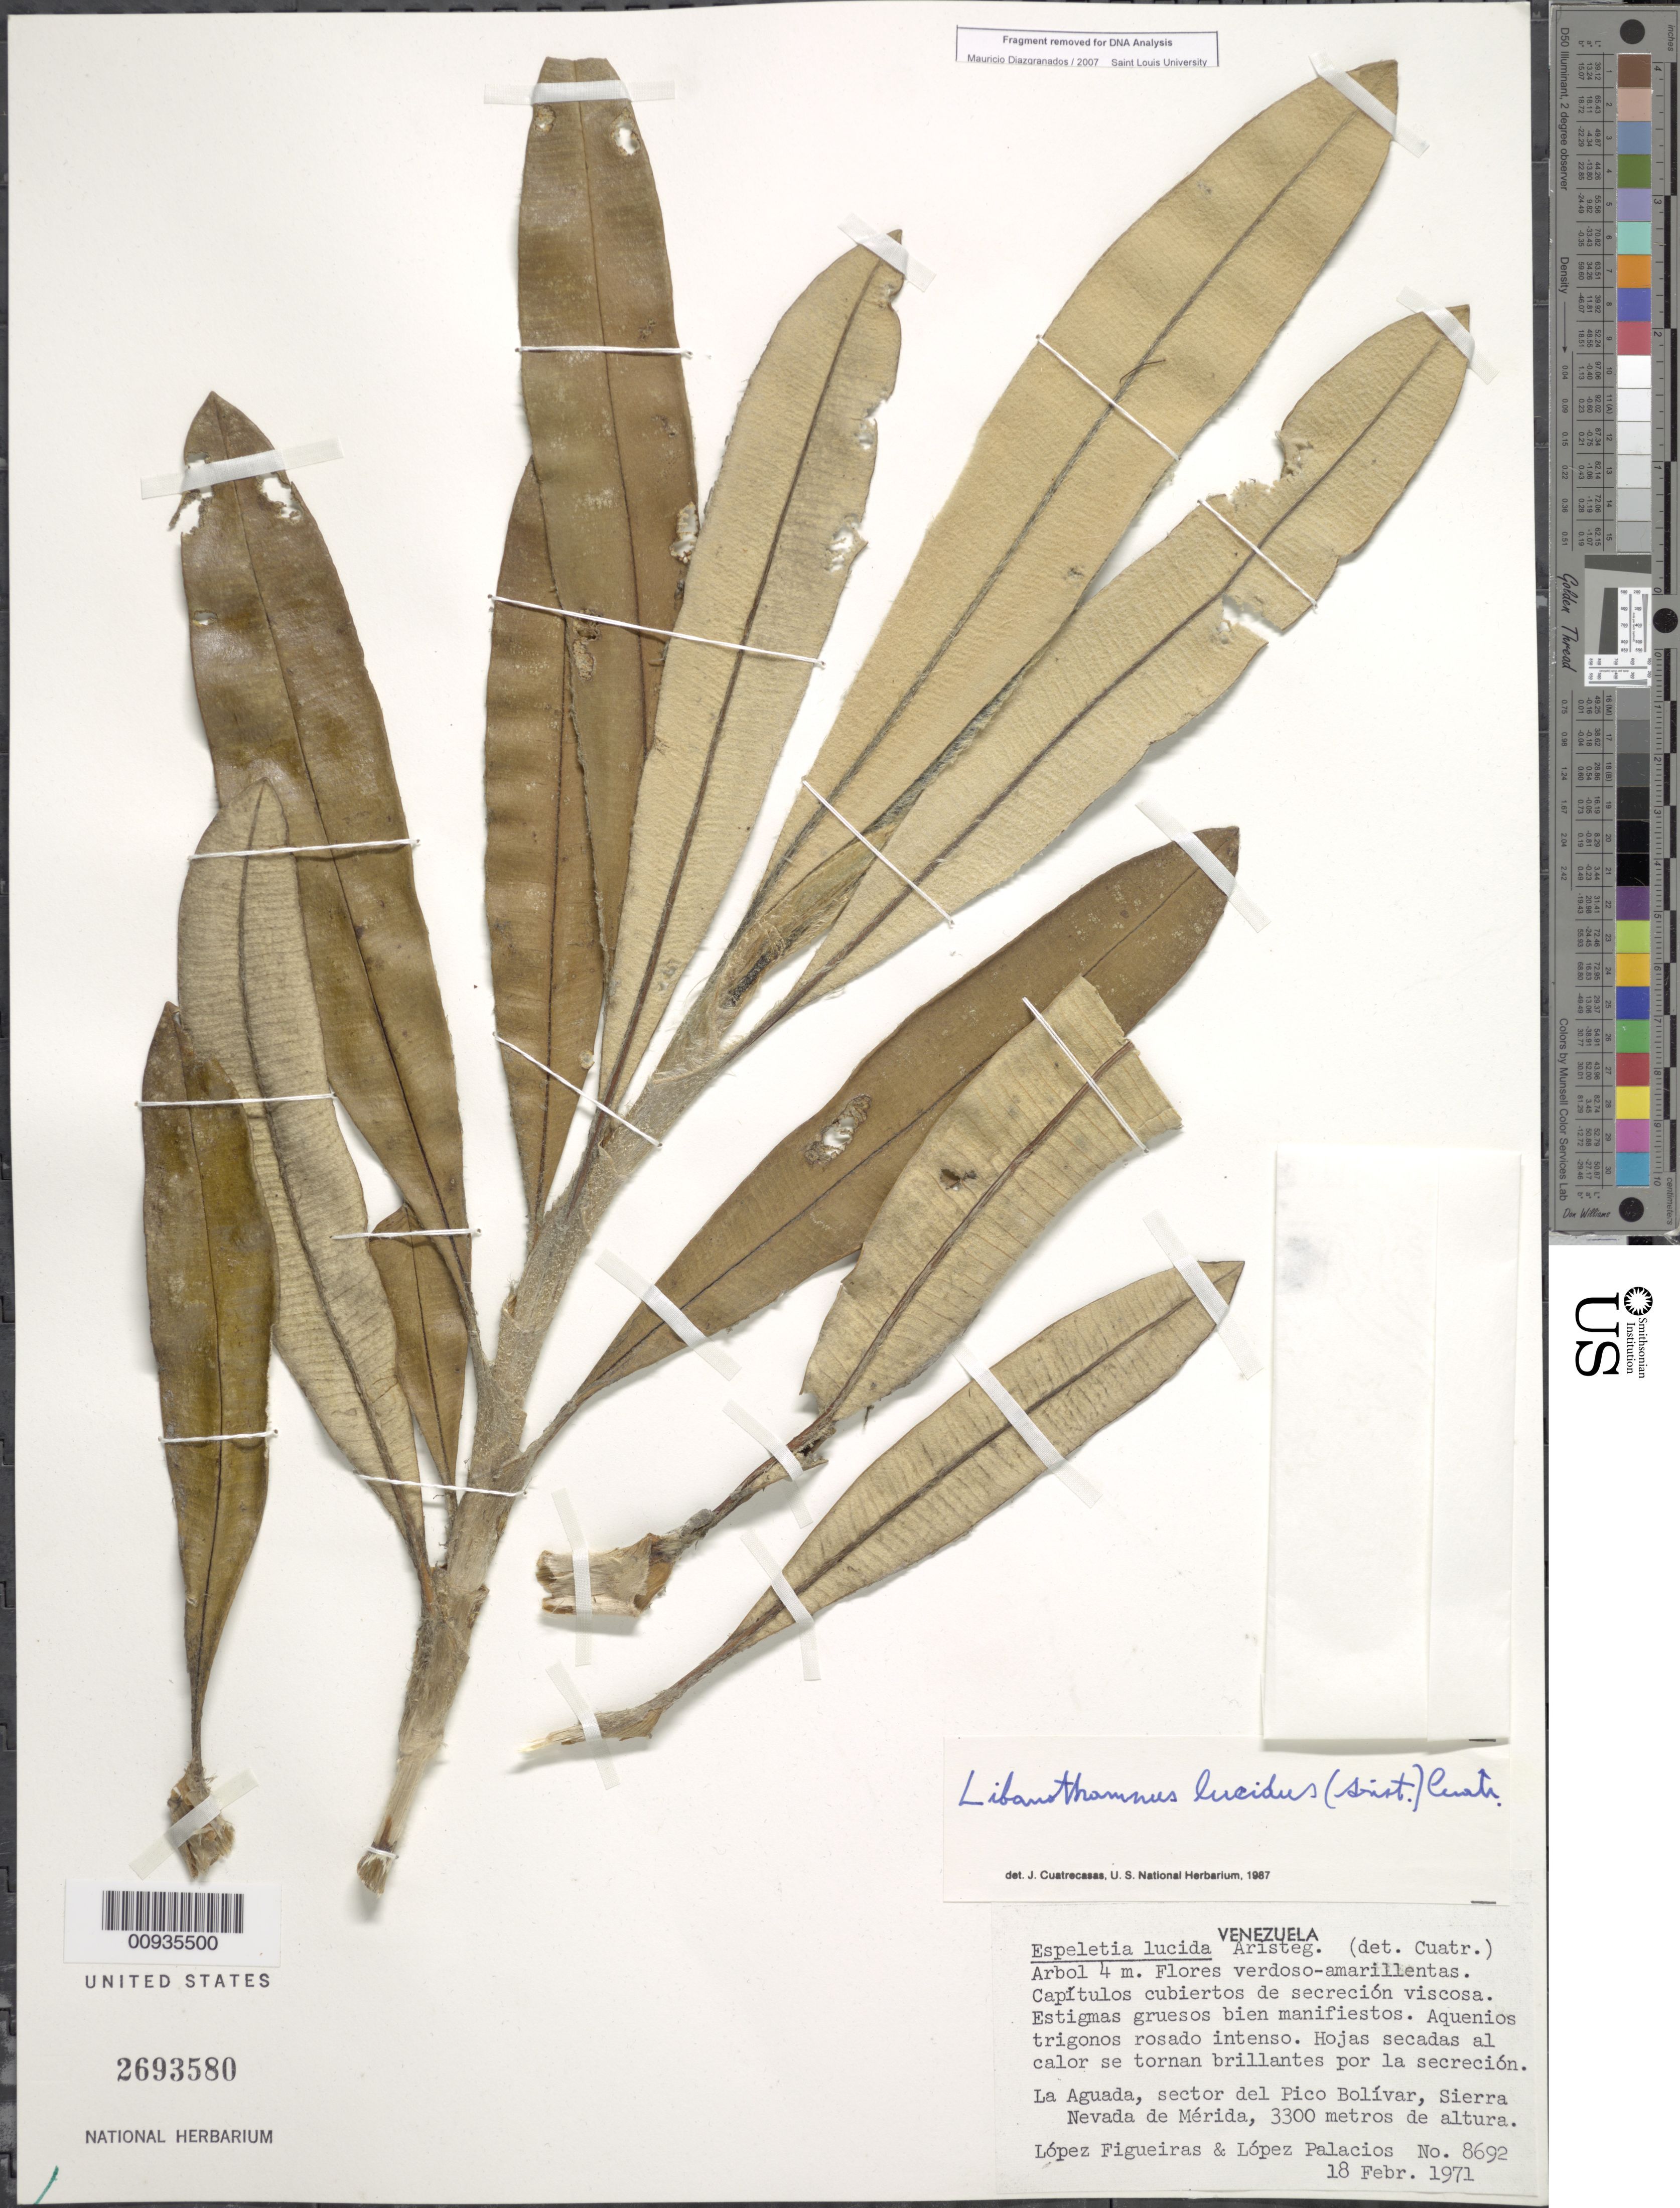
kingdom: Plantae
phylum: Tracheophyta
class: Magnoliopsida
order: Asterales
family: Asteraceae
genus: Libanothamnus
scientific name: Libanothamnus lucidus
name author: Cuatrec.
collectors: M. López Figueiras & L. Palacios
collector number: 8692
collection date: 1971-02-18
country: Venezuela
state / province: Mérida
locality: La Aguada, sector del Pico Bolivar, Sierra Nevada de Merida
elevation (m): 3300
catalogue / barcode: US 2693580